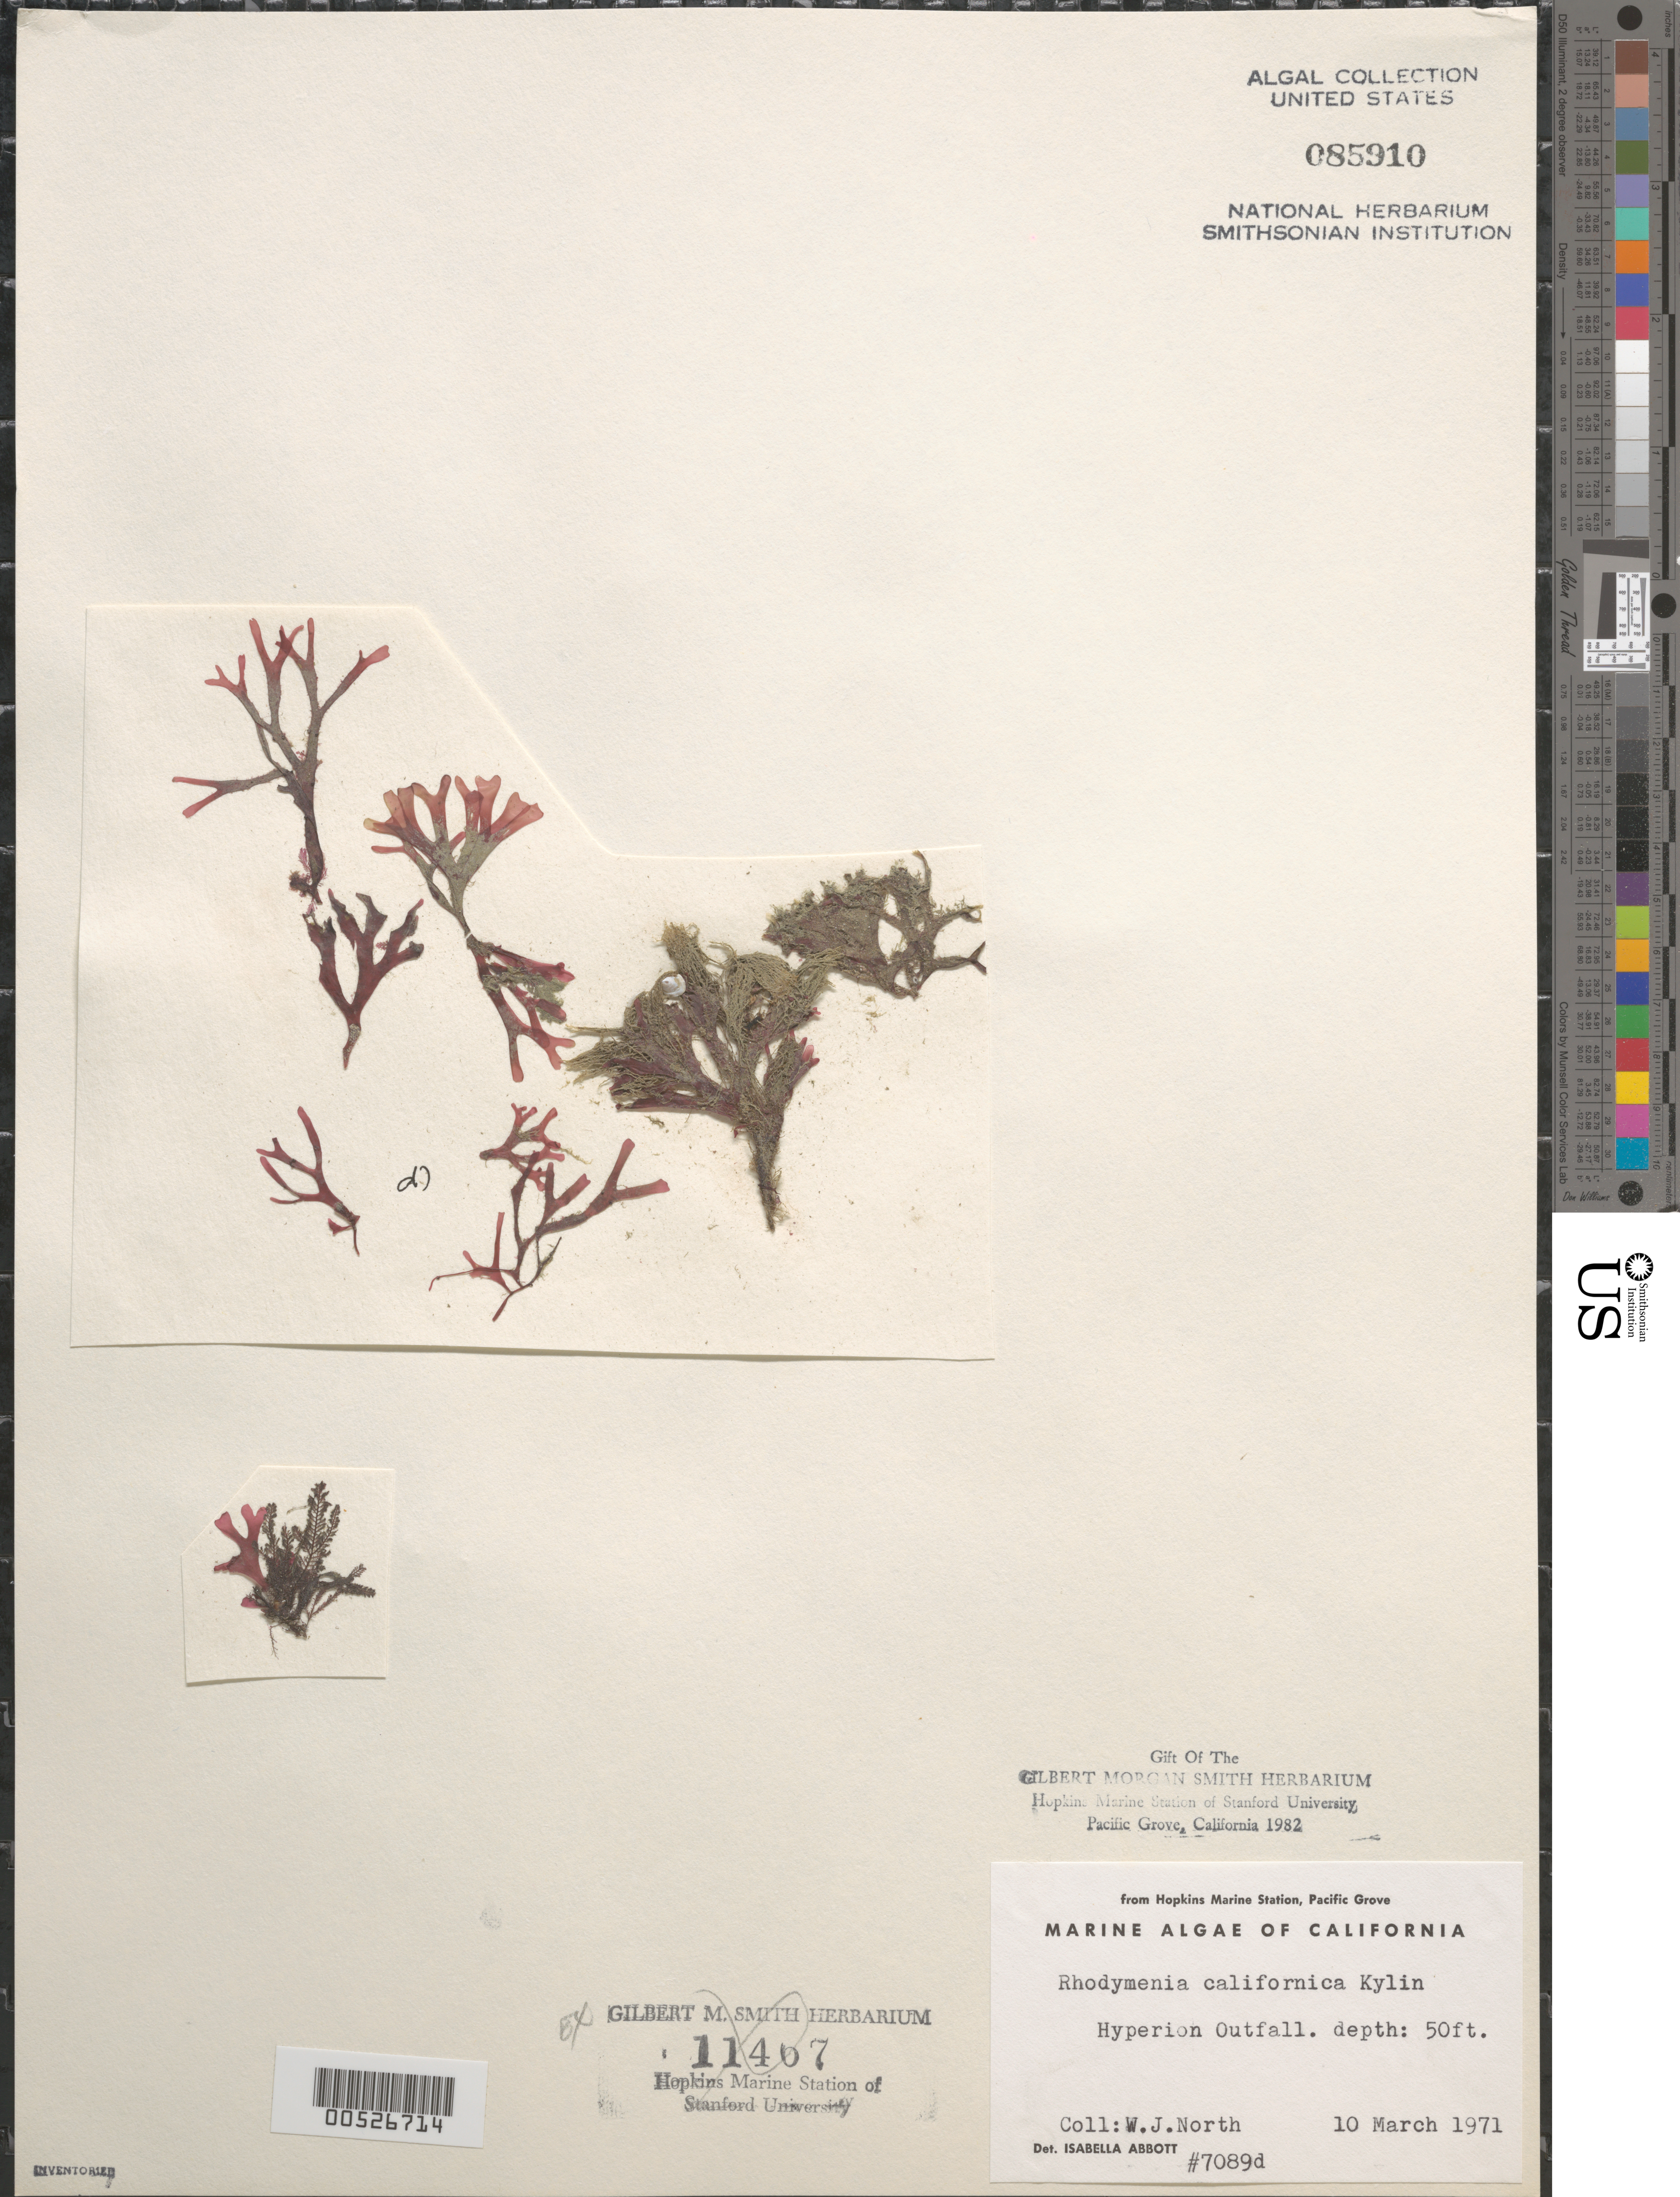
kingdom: Plantae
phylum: Rhodophyta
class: Florideophyceae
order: Rhodymeniales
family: Rhodymeniaceae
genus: Rhodymenia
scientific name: Rhodymenia californica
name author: Kylin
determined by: Abbott, Isabella A.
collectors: W. North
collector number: IAA 7089d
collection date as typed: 10 Mar 1971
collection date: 1971-03-10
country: United States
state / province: California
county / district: Los Angeles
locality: Hyperion Outfall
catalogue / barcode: US 85910